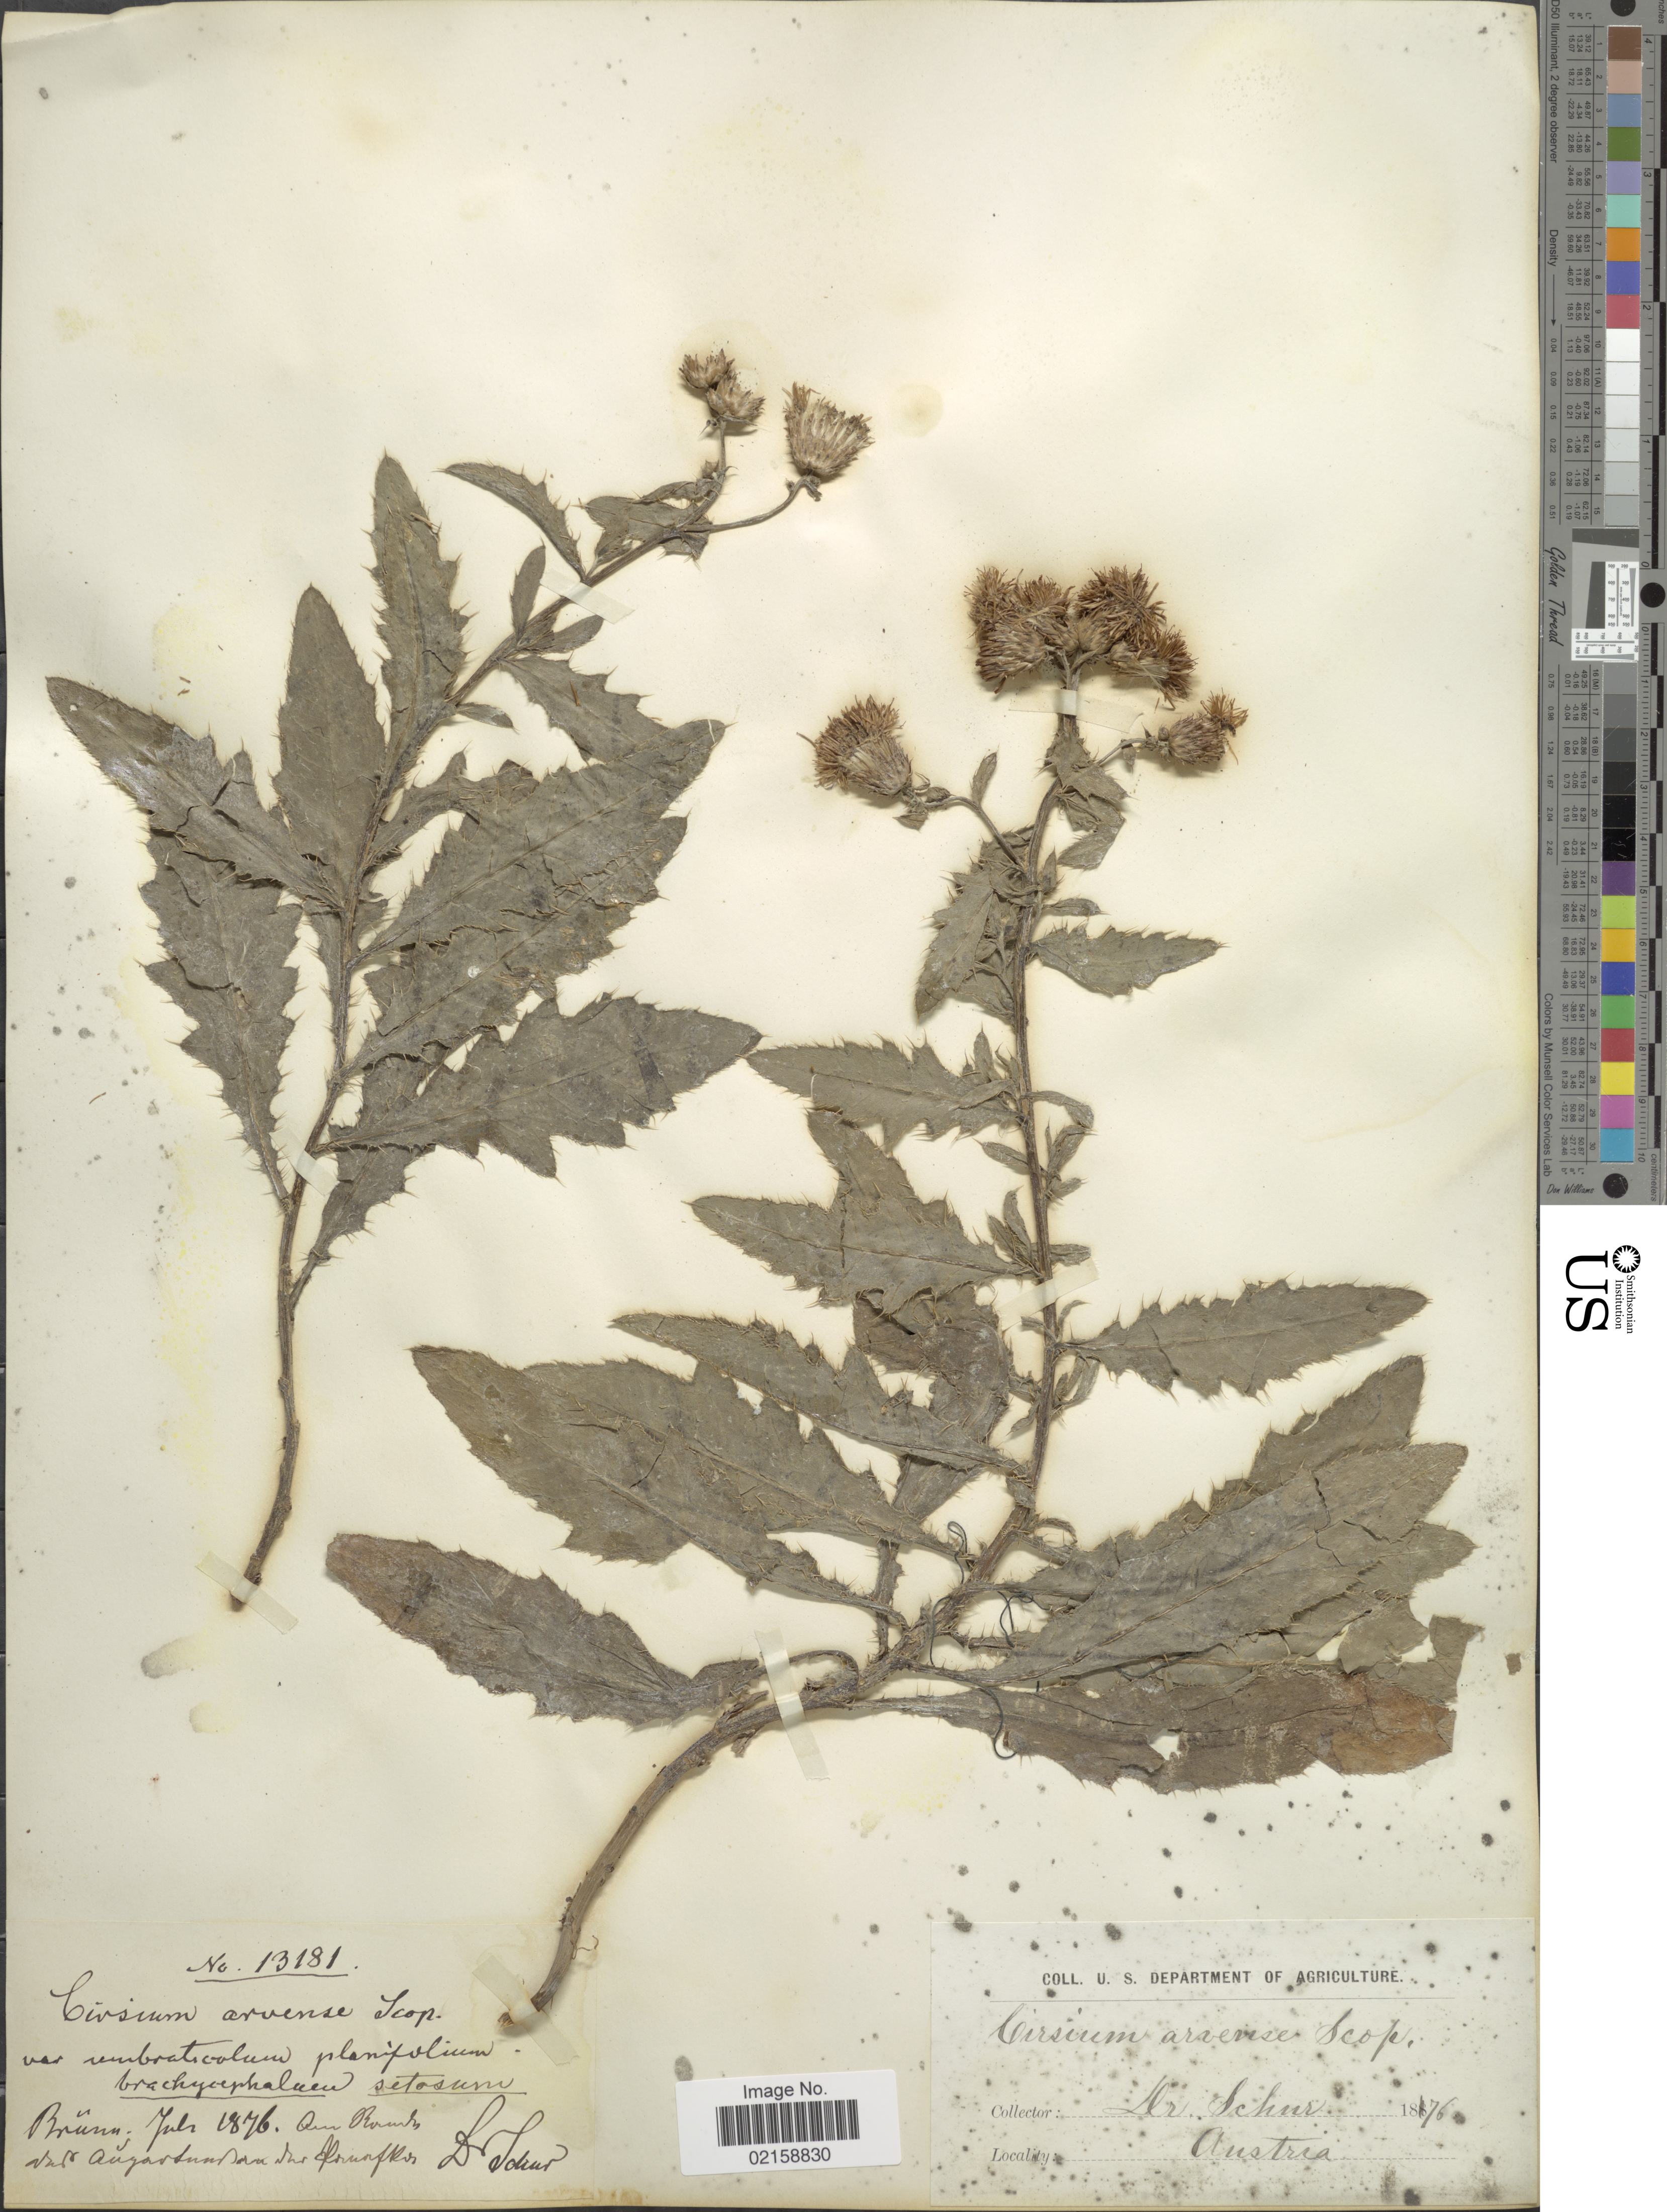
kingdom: Plantae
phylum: Tracheophyta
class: Magnoliopsida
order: Asterales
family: Asteraceae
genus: Cirsium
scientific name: Cirsium arvense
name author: (L.) Scop.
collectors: Schur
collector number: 13181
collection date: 1876-07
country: Austria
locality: Brünn; Our Roumbs vast AngardunDorn dus florundlros. [interpreted]